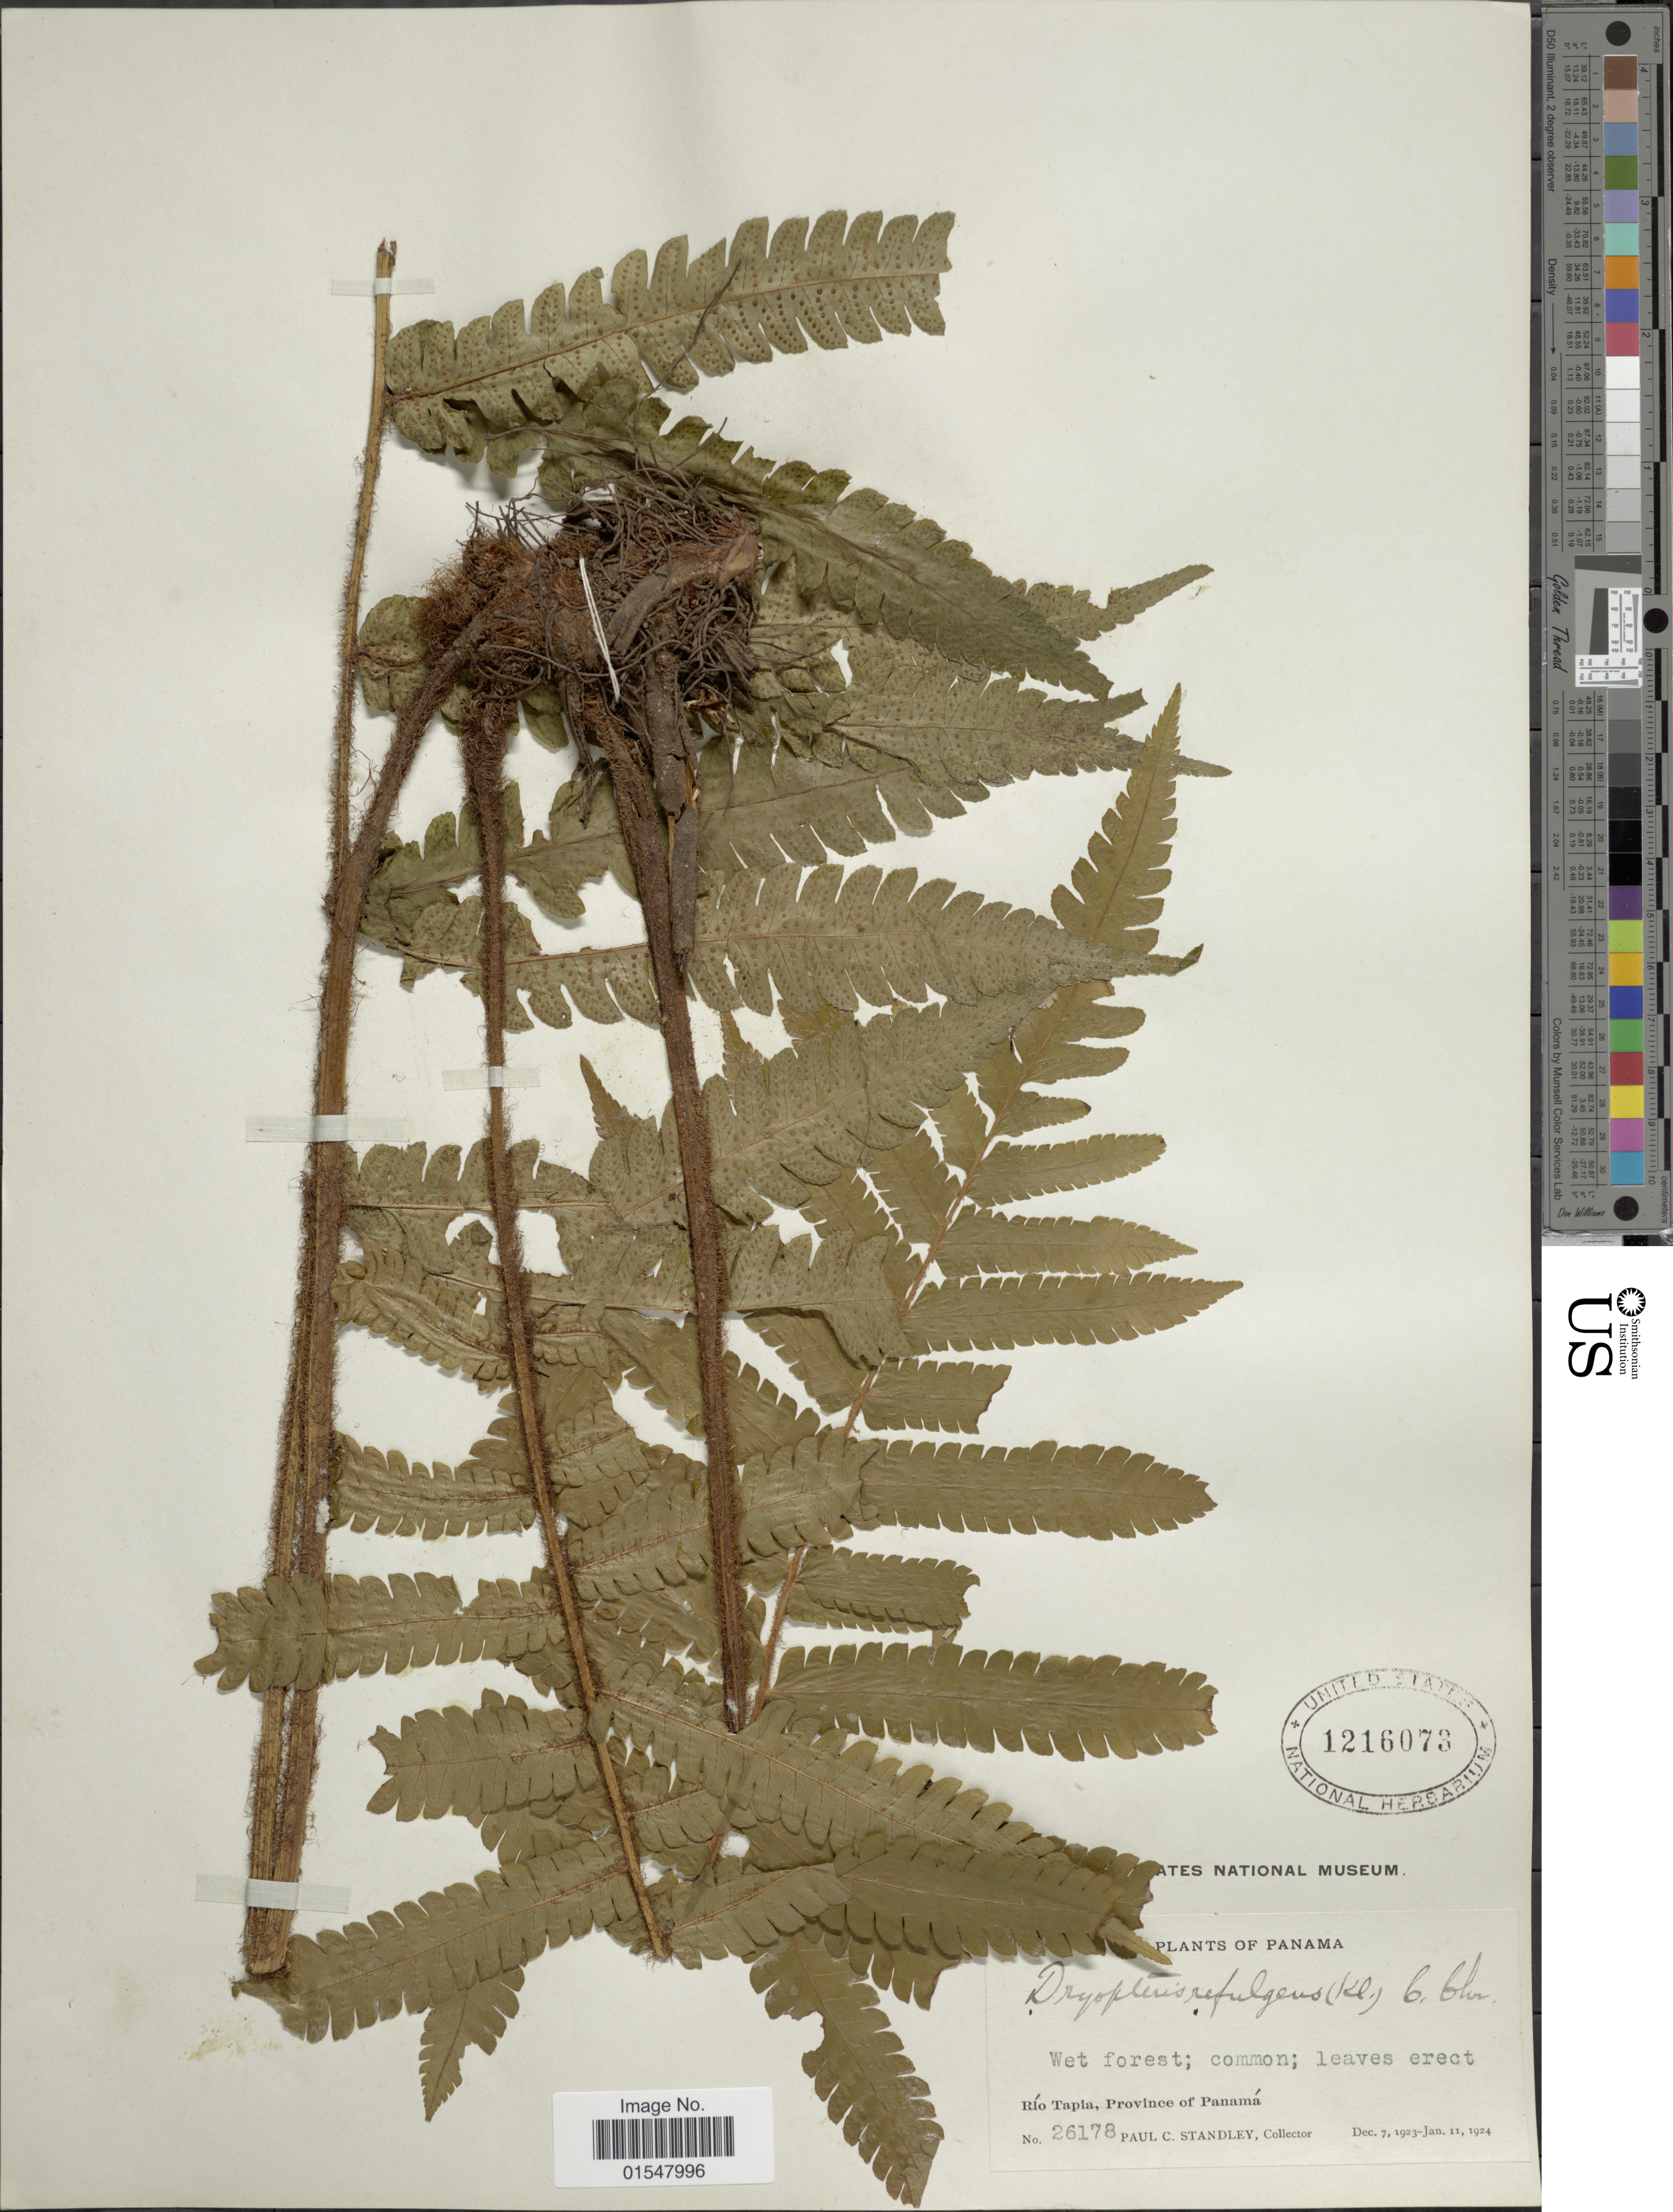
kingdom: Plantae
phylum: Tracheophyta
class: Polypodiopsida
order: Polypodiales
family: Dryopteridaceae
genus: Ctenitis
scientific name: Ctenitis refulgens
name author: (Mett.) Vareschi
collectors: P. C. Standley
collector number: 26178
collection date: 1923-12-07/1924-01-11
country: Panama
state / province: Panamá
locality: Río Tapia, Province of Panamá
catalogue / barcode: US 1216073